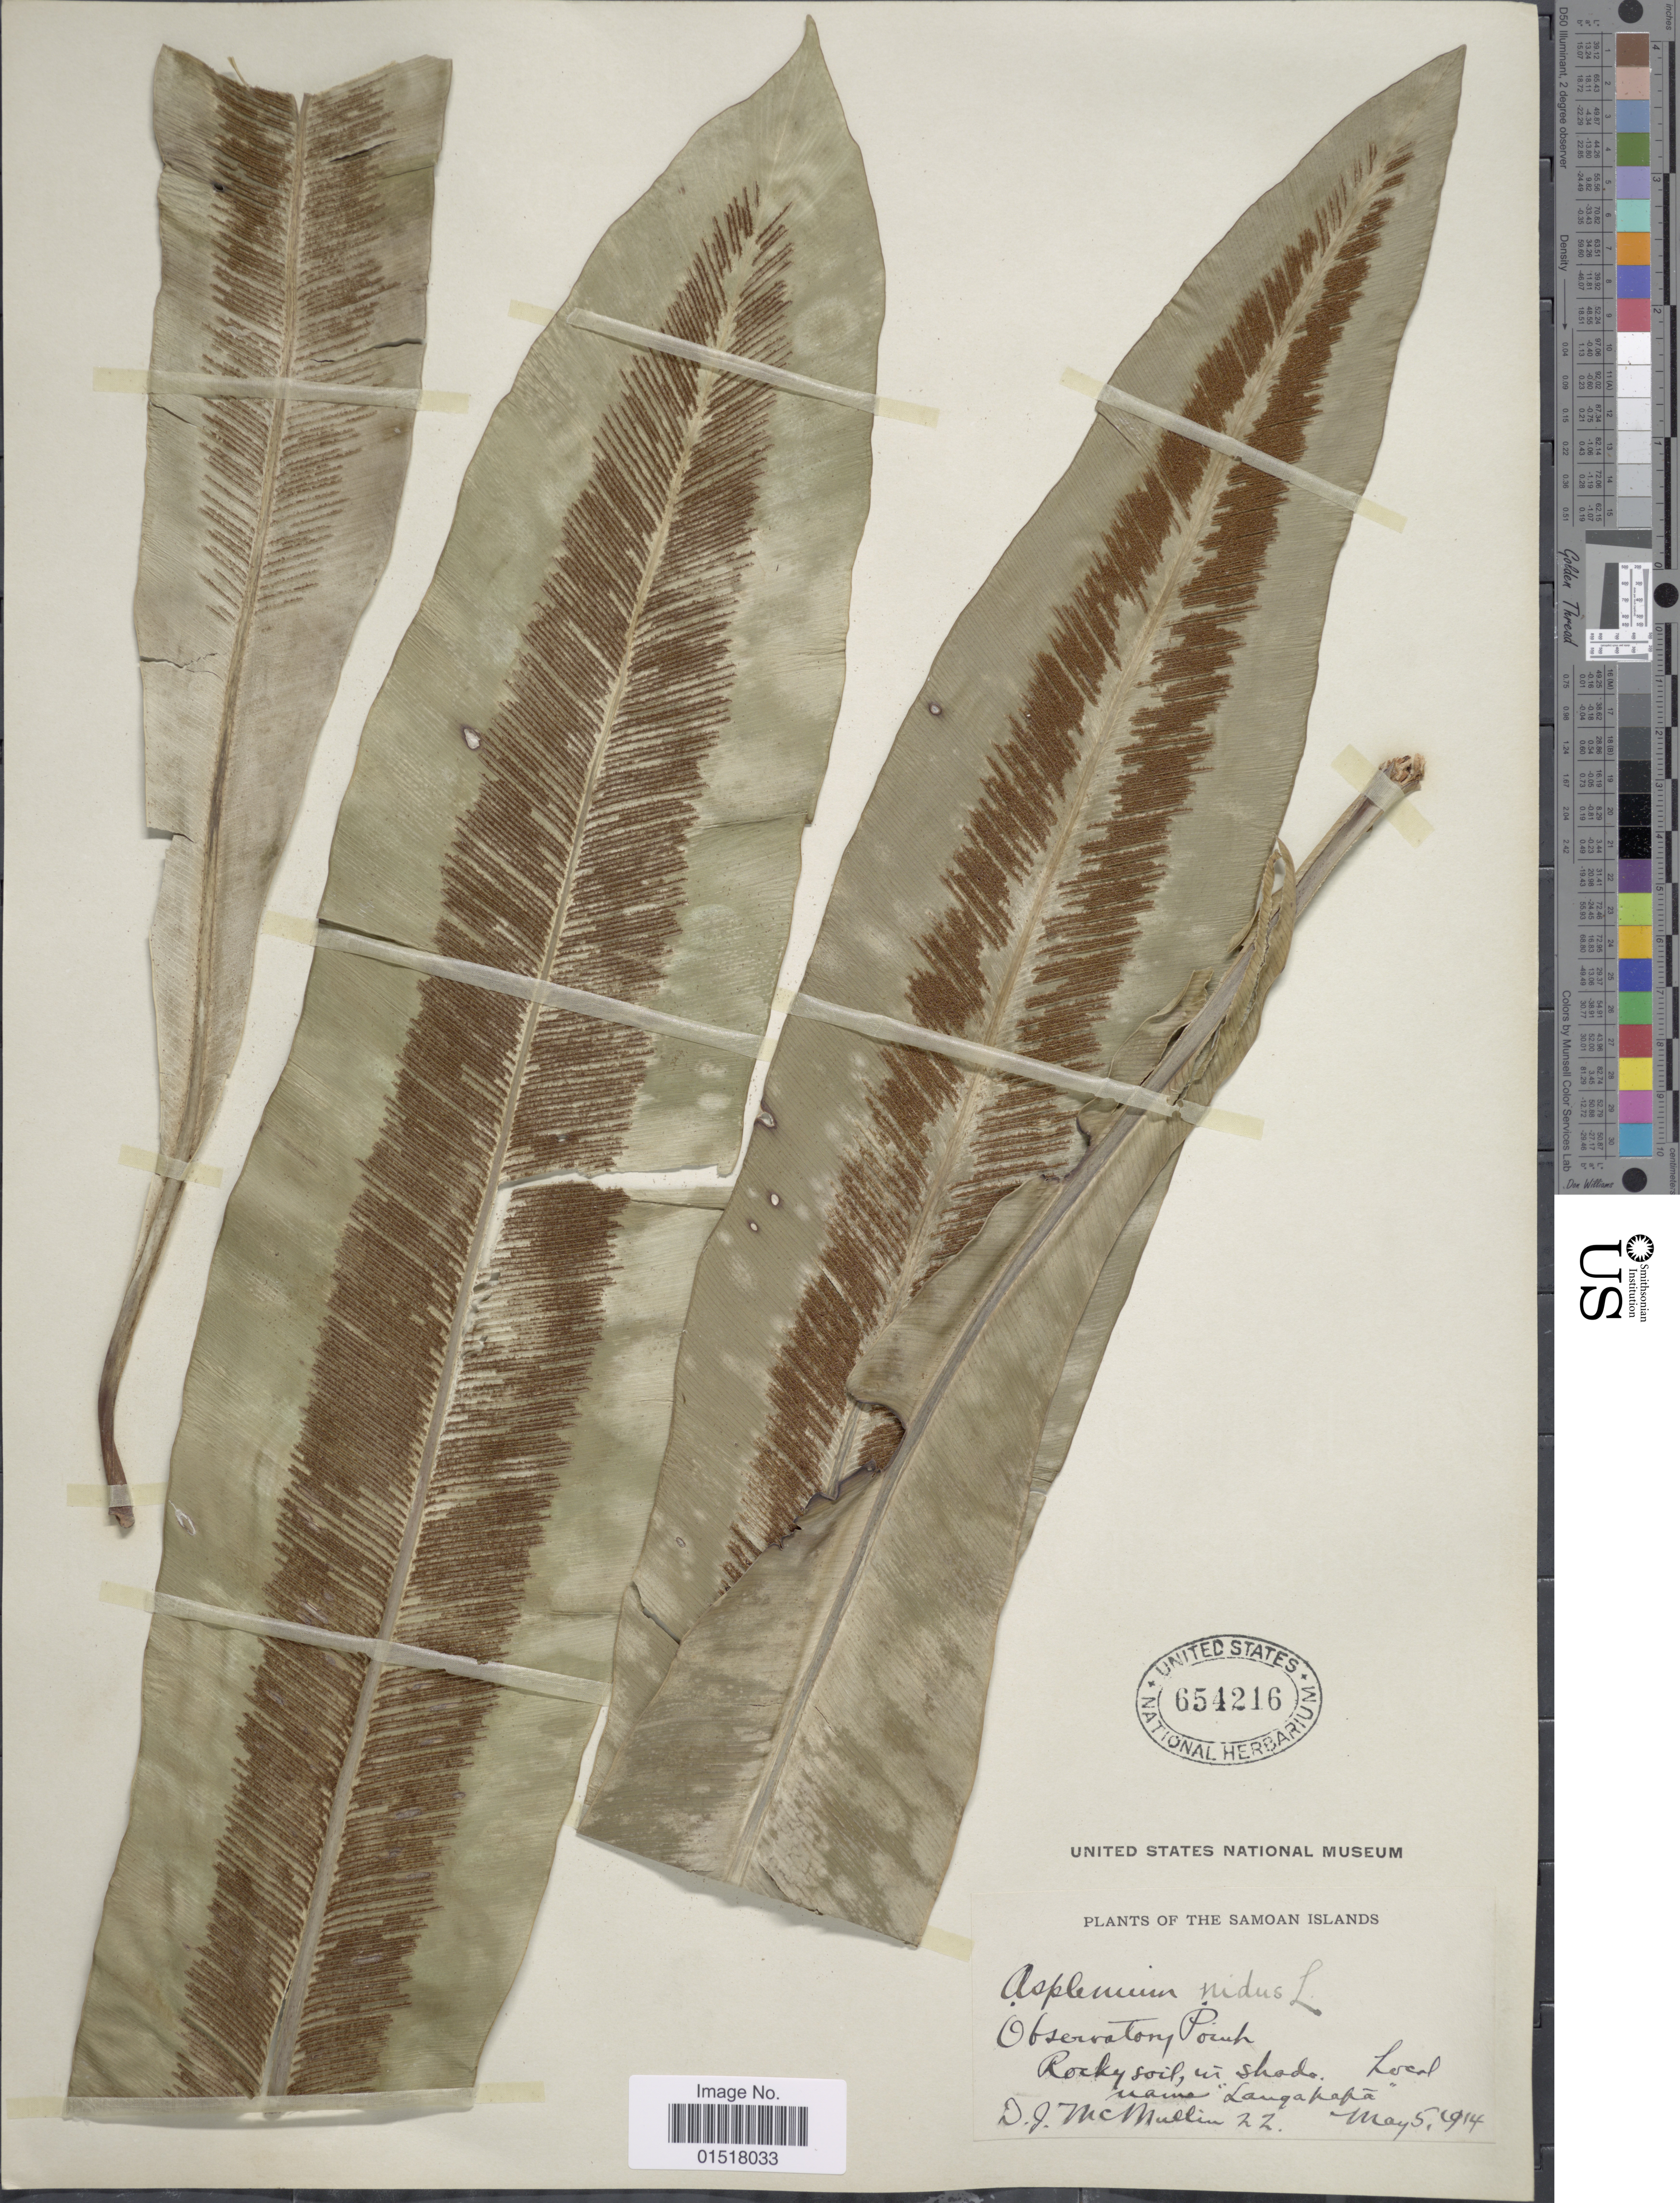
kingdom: Plantae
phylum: Tracheophyta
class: Polypodiopsida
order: Polypodiales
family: Aspleniaceae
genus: Asplenium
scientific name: Asplenium nidus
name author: L.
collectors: D. McMullin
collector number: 22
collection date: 1914-05-05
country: American Samoa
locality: Samoan Islands. Observatory Points.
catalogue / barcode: US 654216